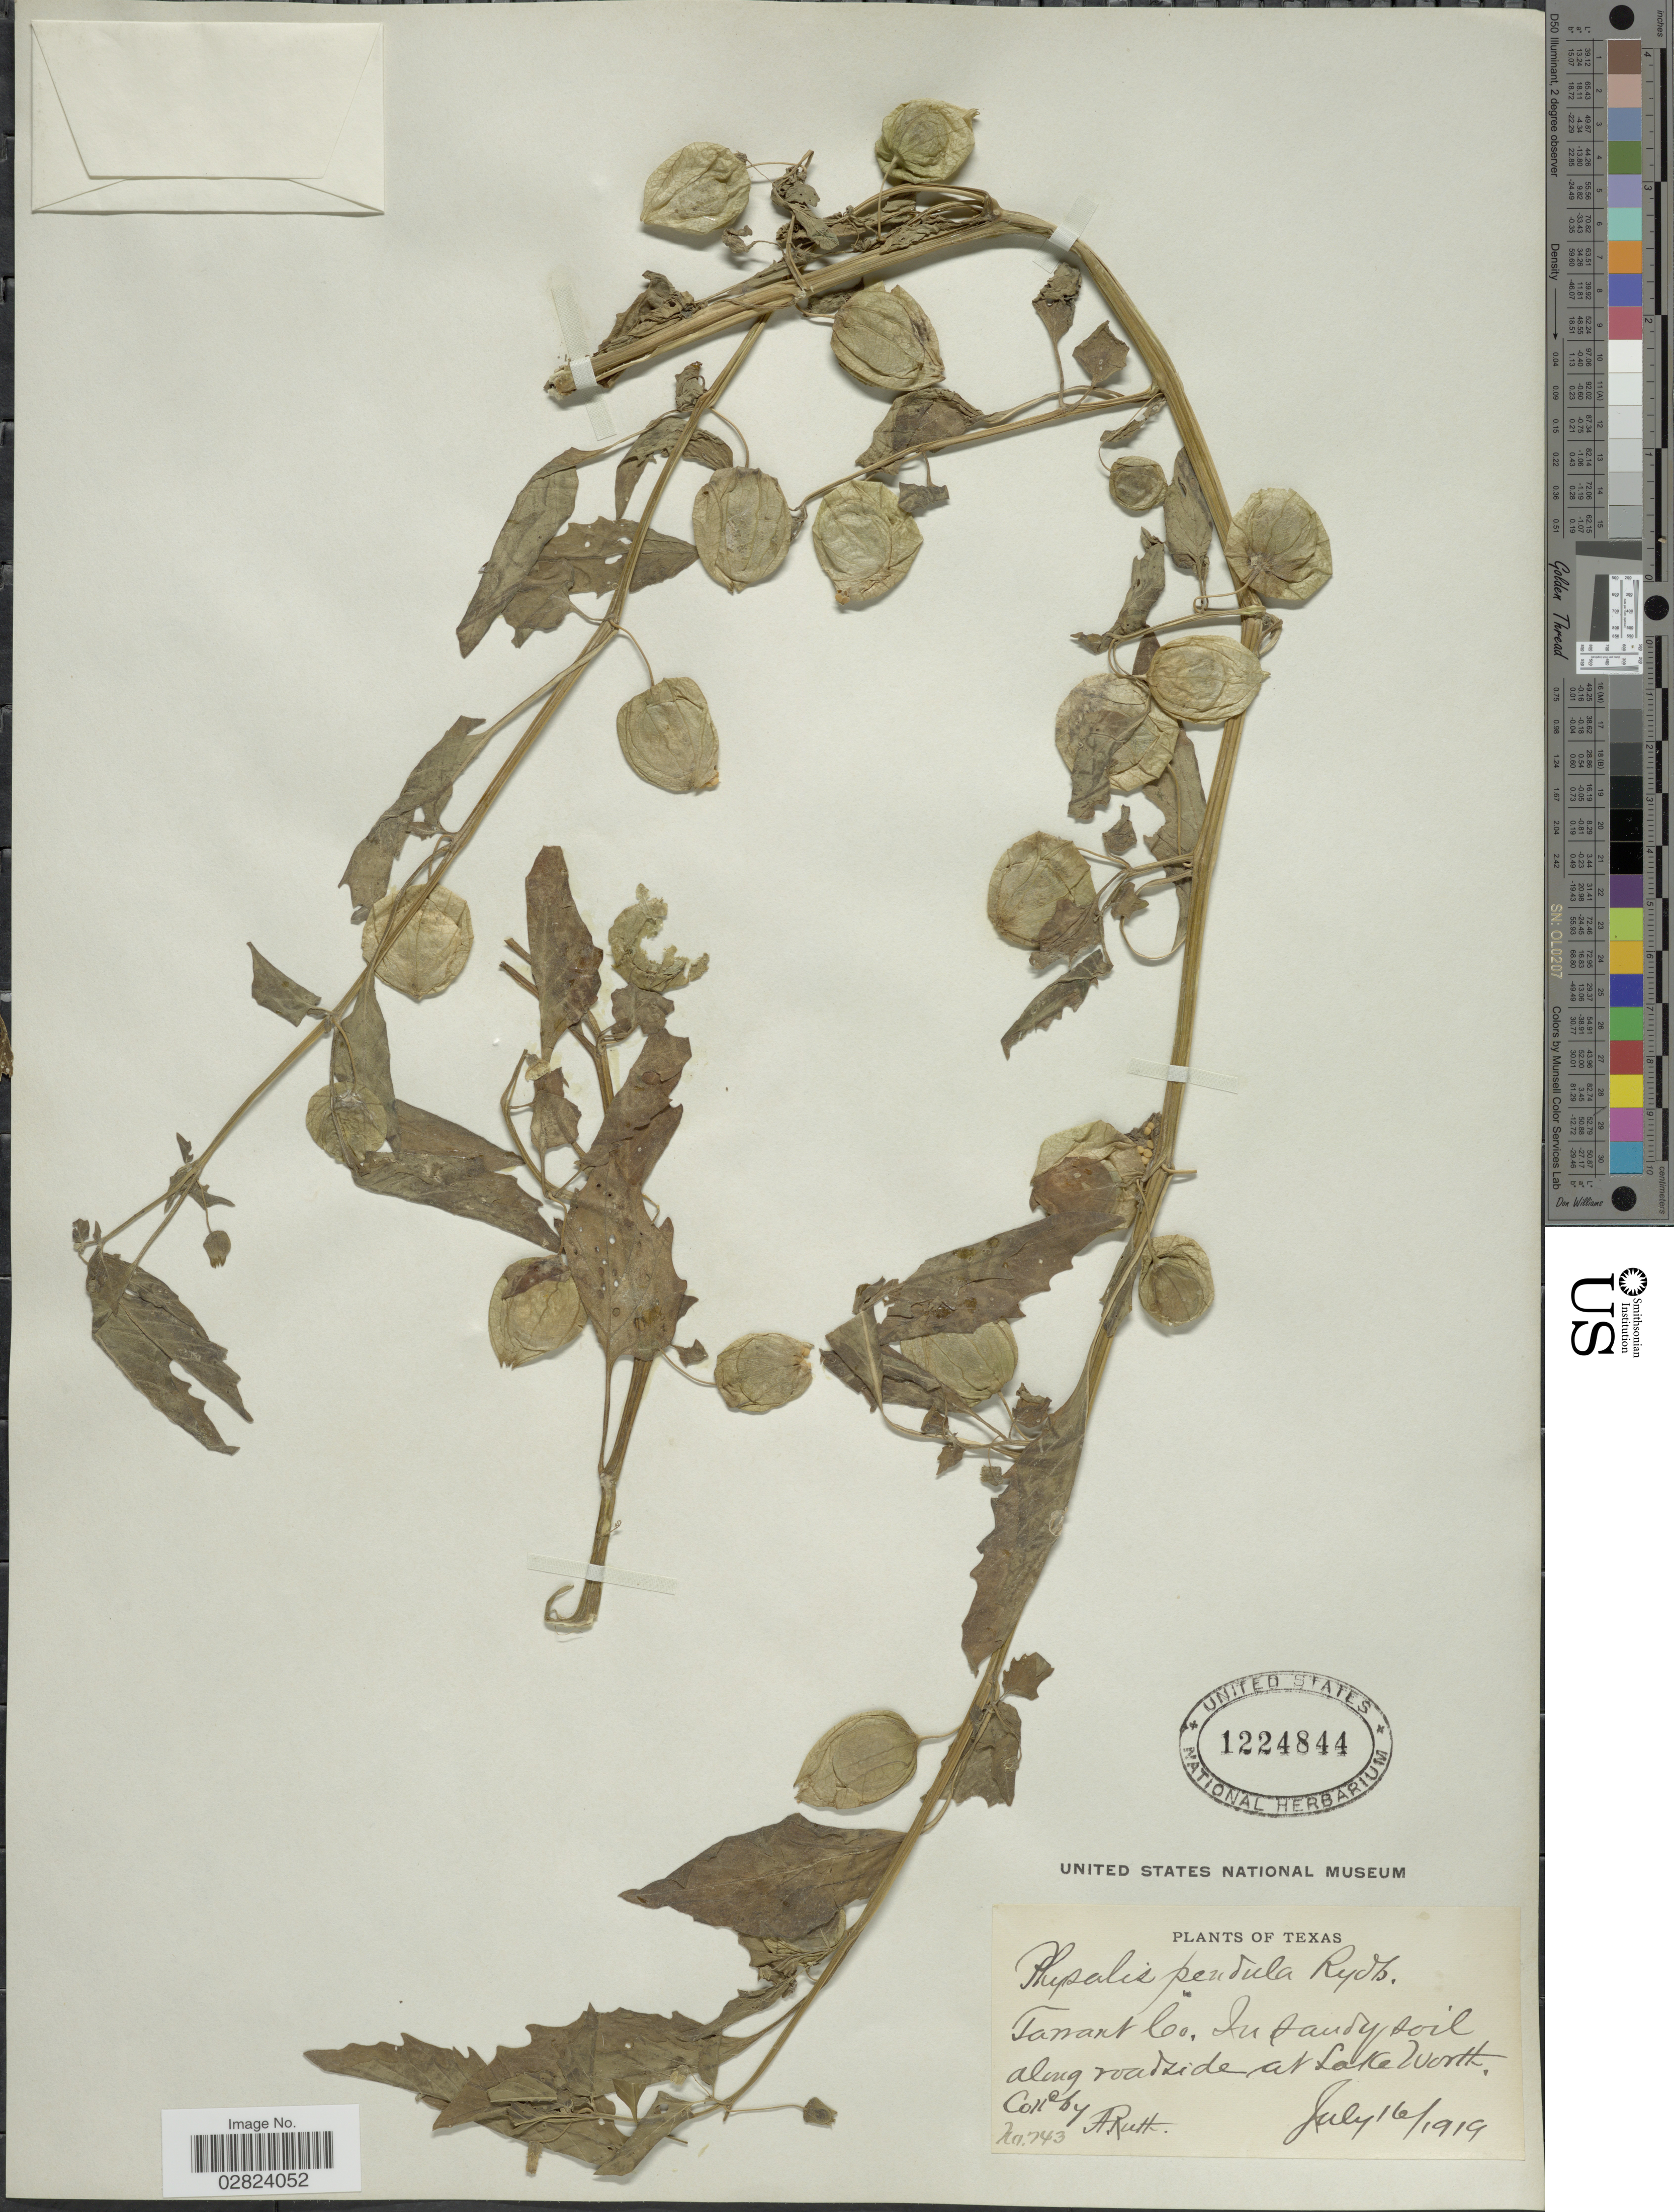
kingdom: Plantae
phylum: Tracheophyta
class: Magnoliopsida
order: Solanales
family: Solanaceae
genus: Physalis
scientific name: Physalis pendula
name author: Rydb.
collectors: A. Ruth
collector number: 743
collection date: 1919-07-16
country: United States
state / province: Texas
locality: Tarrant Co. In sandy soil along roadside at Lake Worth.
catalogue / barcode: US 1224844